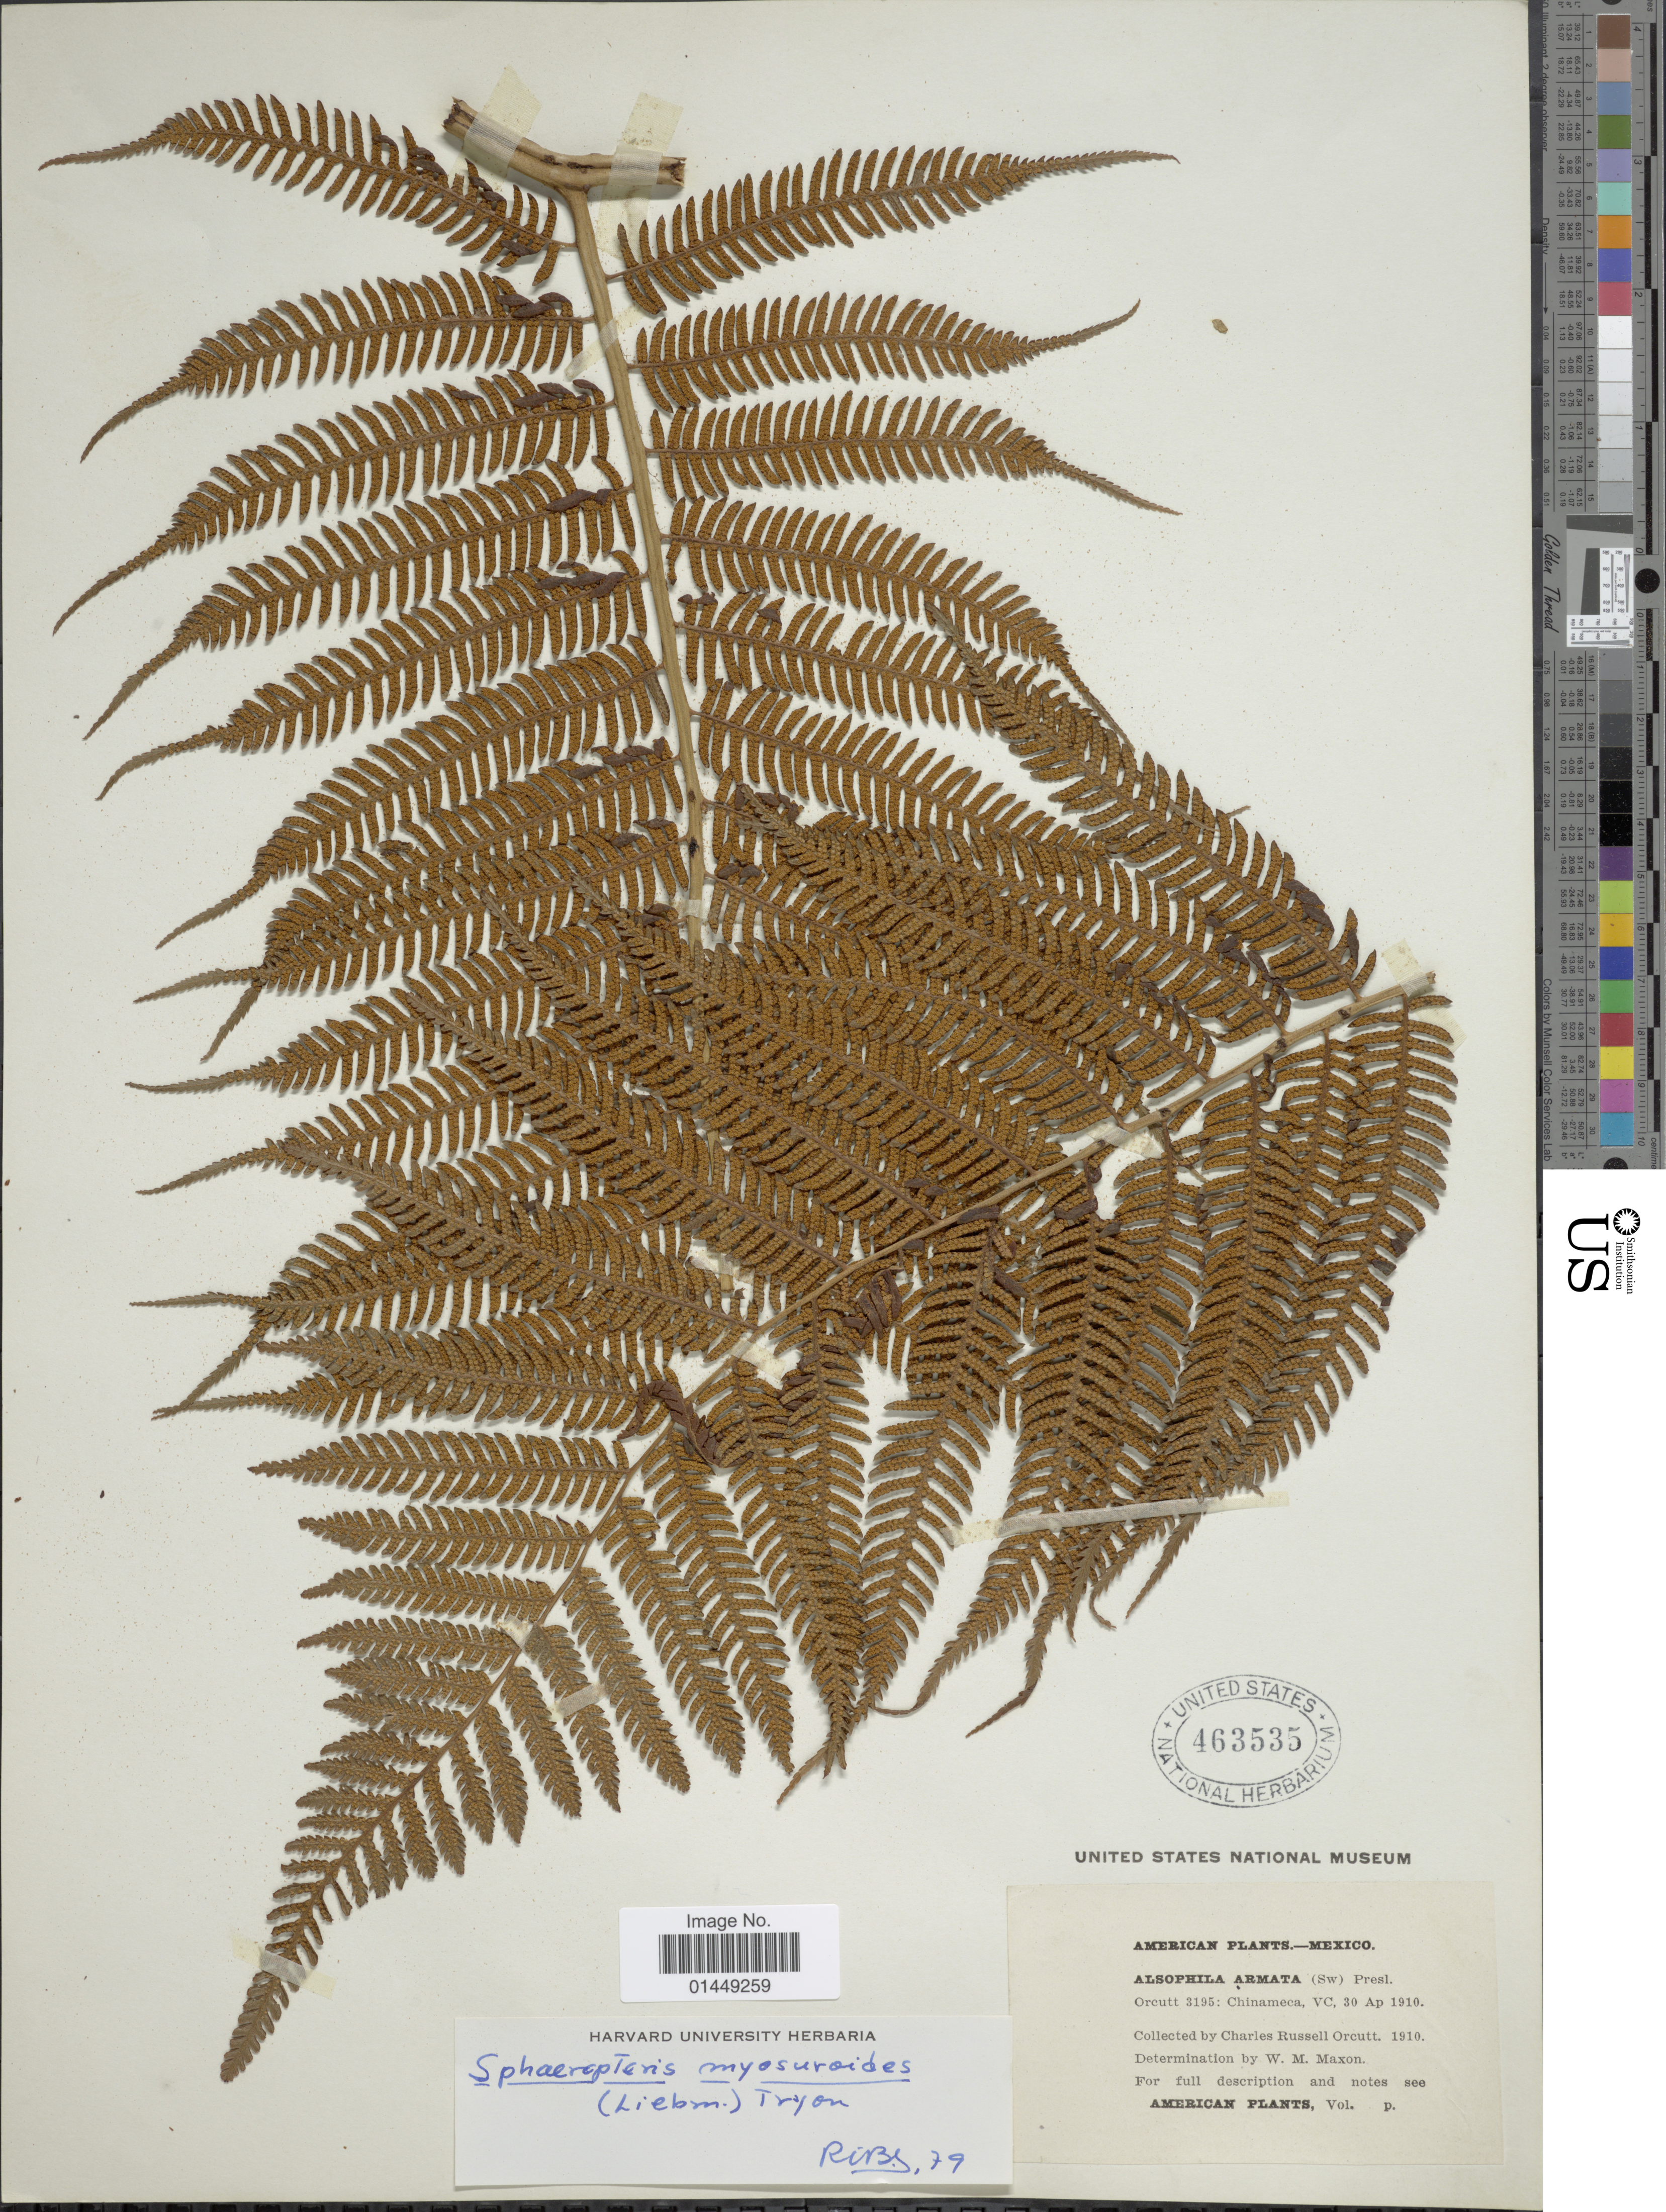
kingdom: Plantae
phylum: Tracheophyta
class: Polypodiopsida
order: Cyatheales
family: Cyatheaceae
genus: Cyathea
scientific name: Cyathea myosuriodes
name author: (Liebm.) Domin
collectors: C. R. Orcutt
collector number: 3195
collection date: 1910-04-30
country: Mexico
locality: Chinameca, VC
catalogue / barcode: US 463535